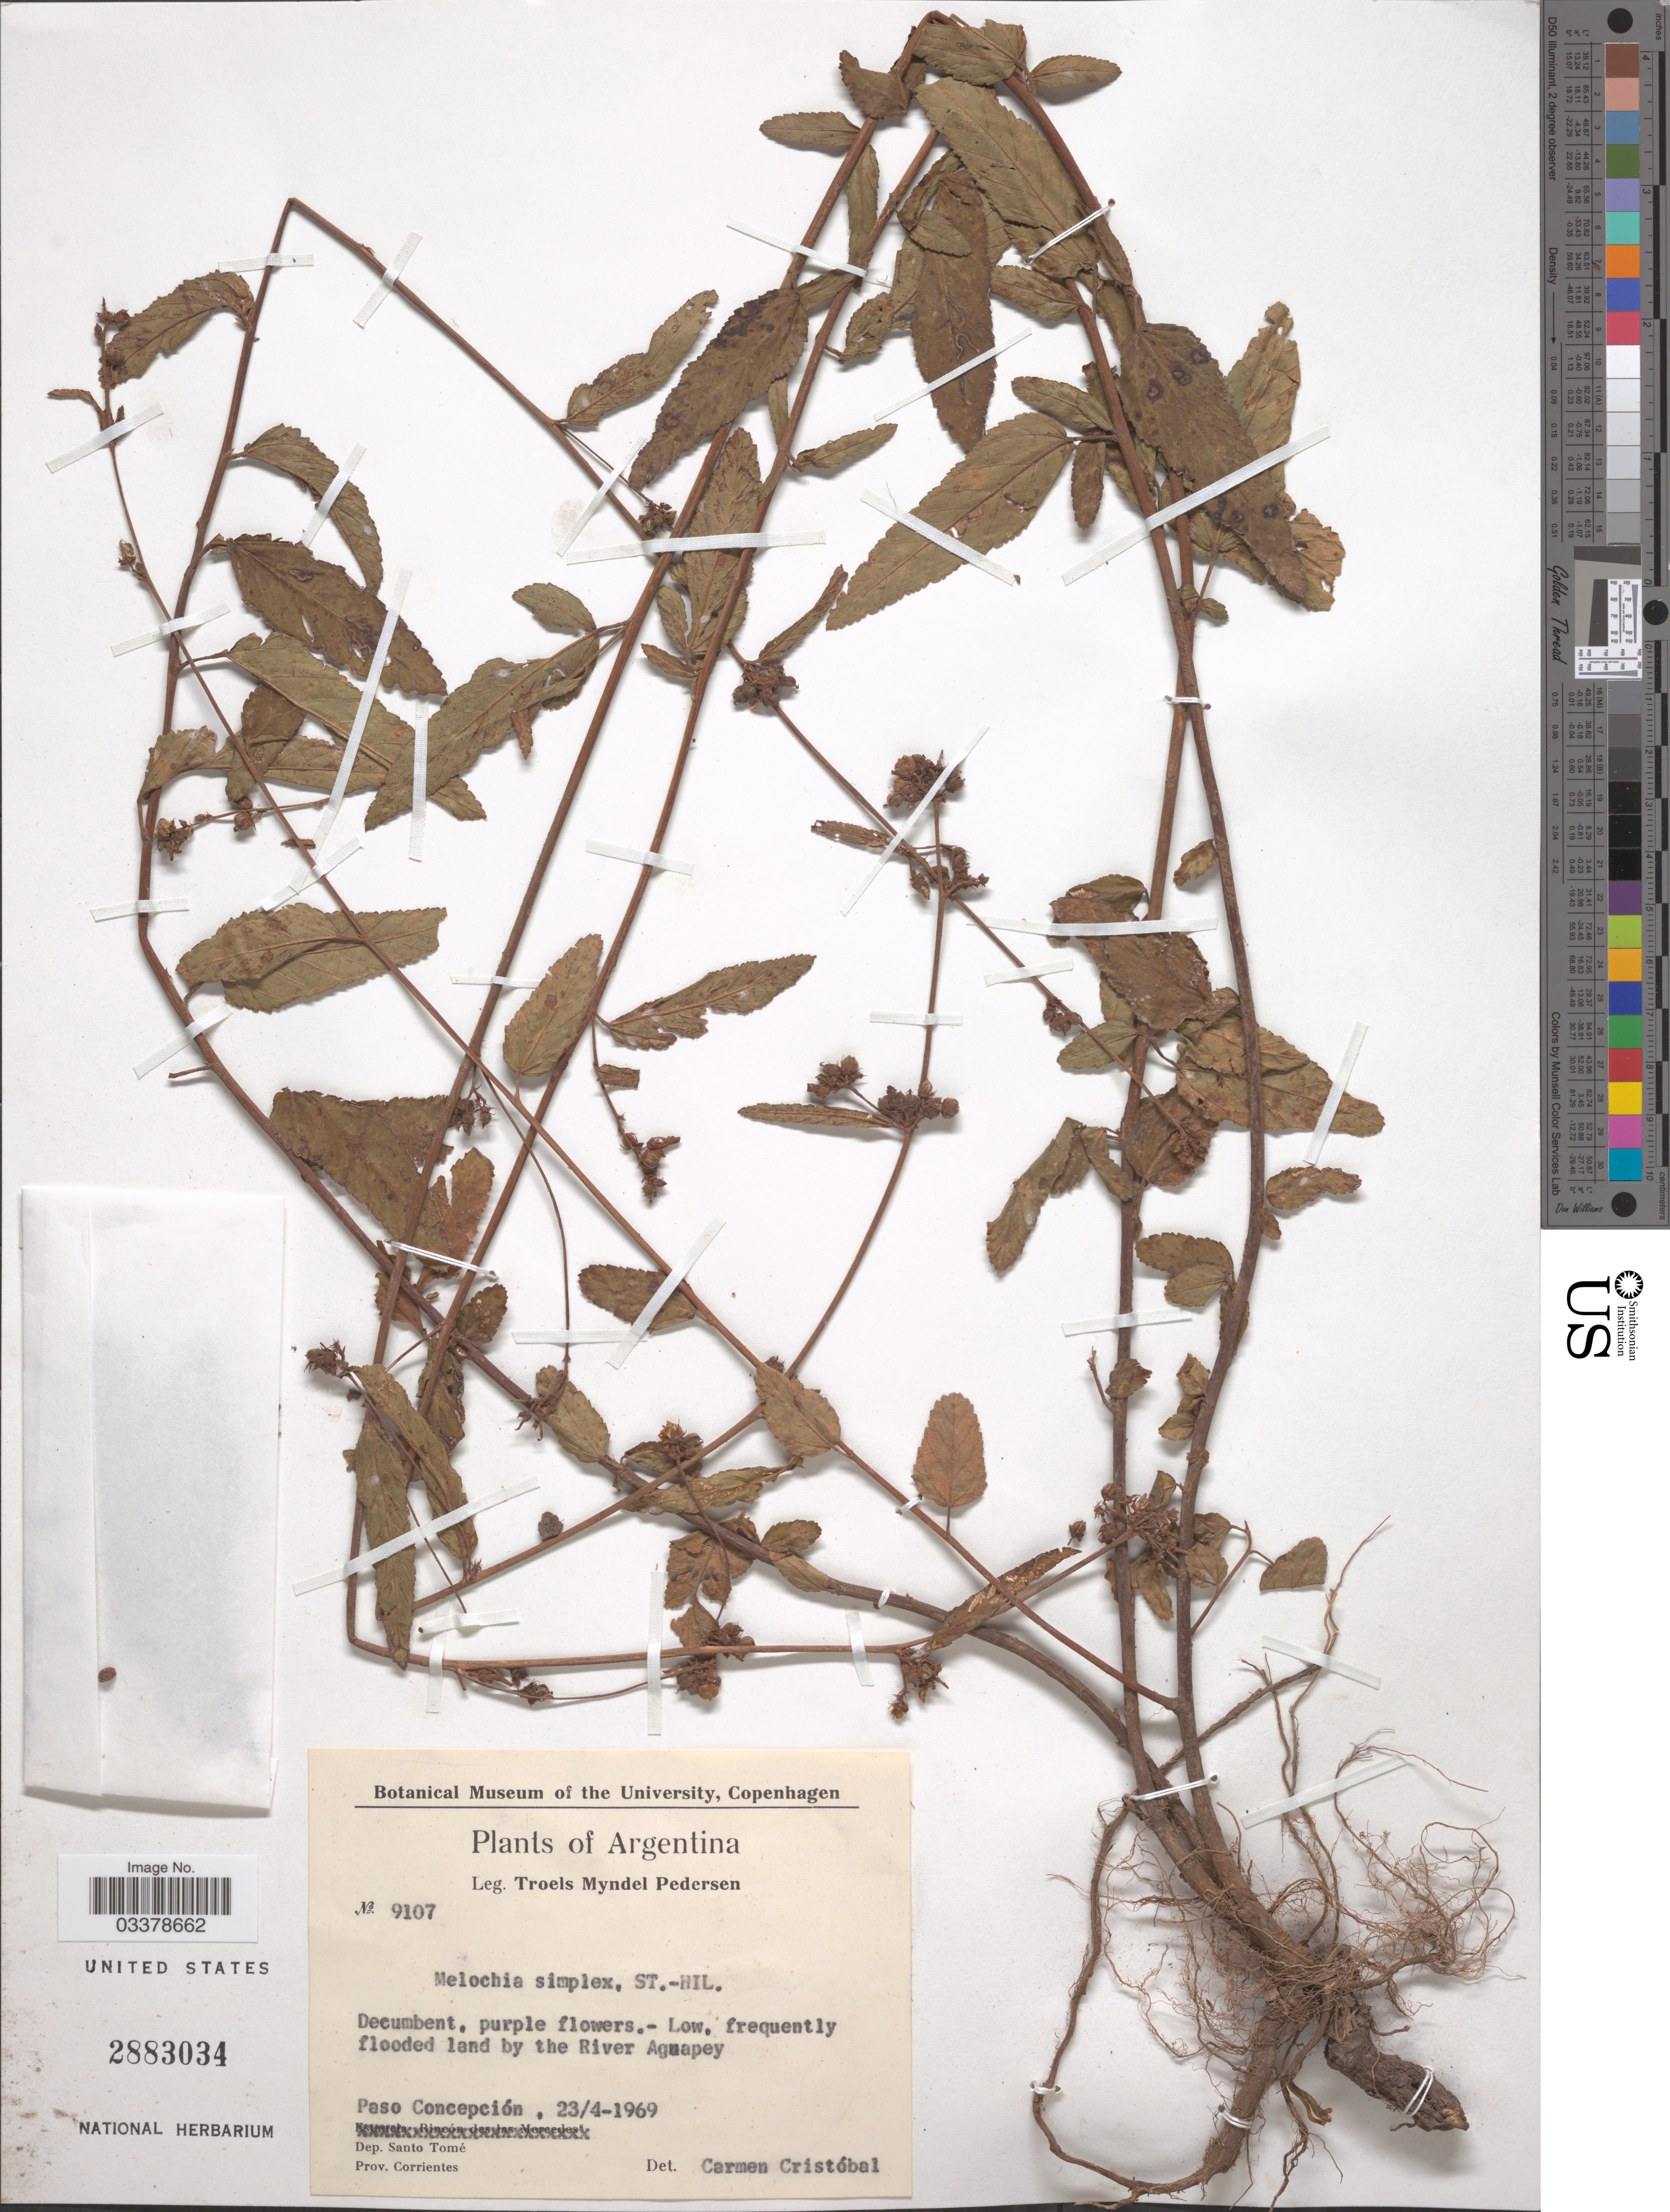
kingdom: Plantae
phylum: Tracheophyta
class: Magnoliopsida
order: Malvales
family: Malvaceae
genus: Melochia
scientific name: Melochia simplex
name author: A. St.-Hil.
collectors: T. Pederson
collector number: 9107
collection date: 1969-04-23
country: Argentina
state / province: Corrientes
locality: Frequently flooded land by the River Aguapey. Paso Concepción. Dep. Santo Tomé.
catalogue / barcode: US 2883034